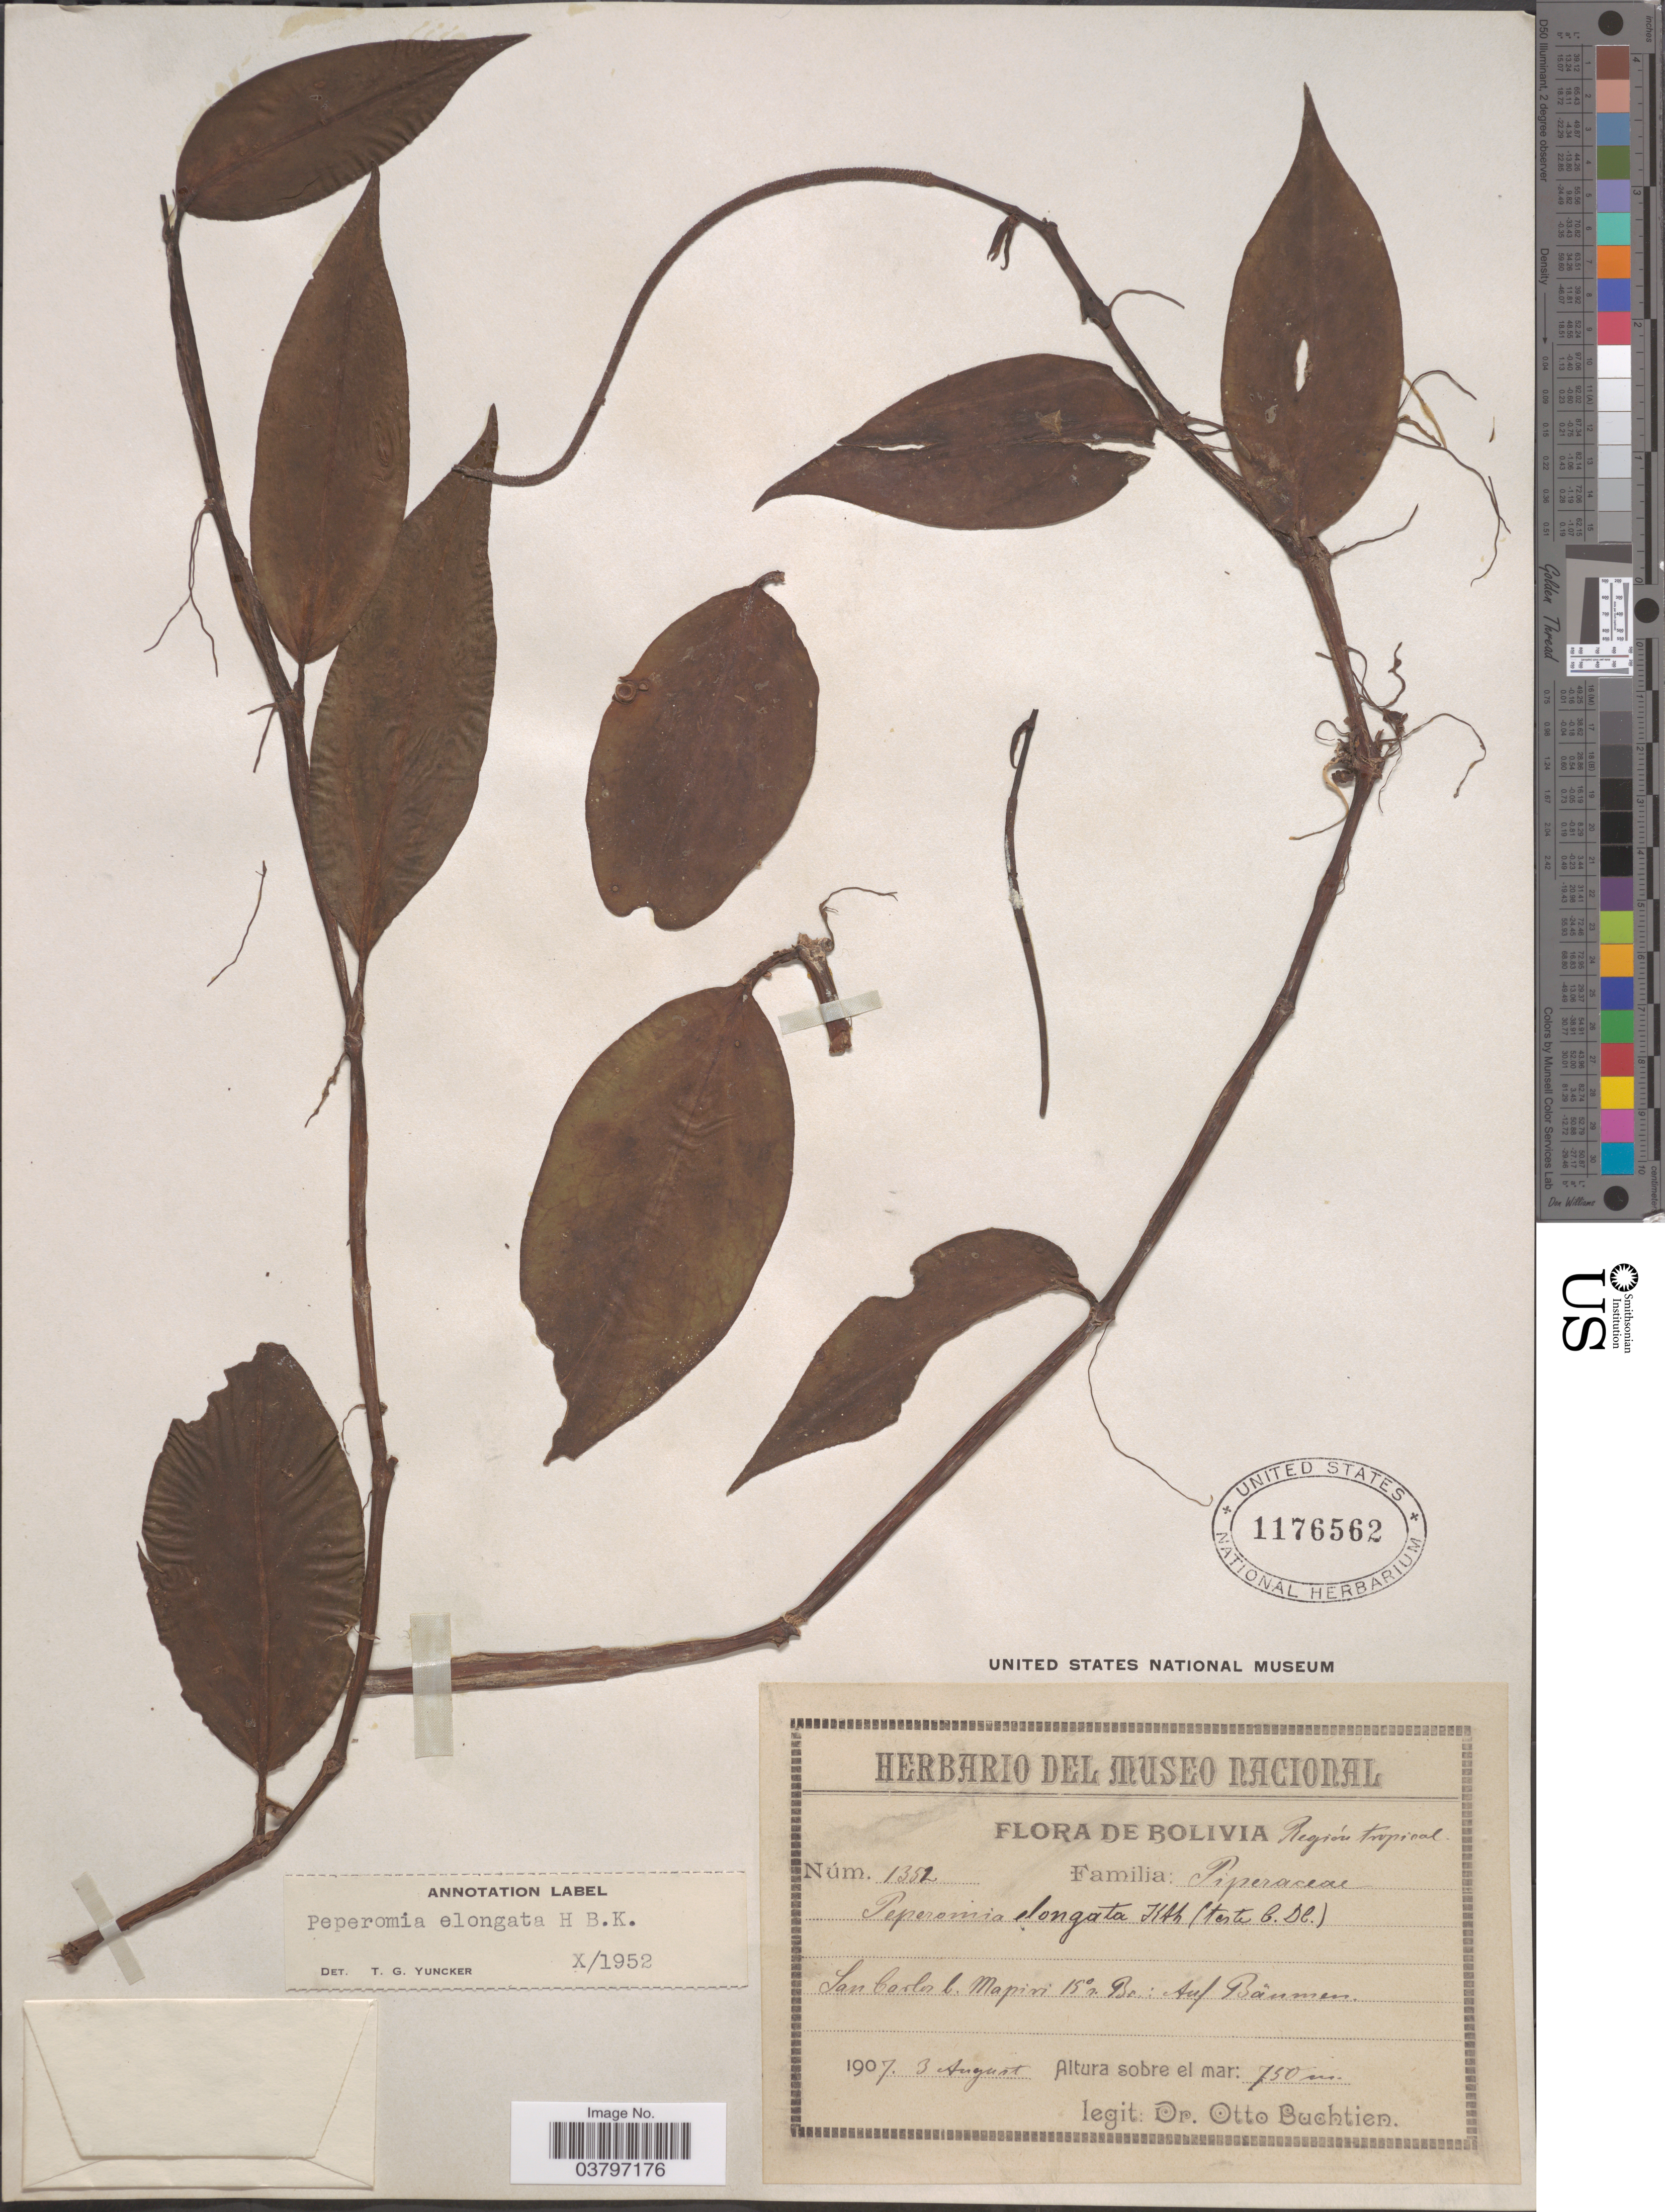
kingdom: Plantae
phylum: Tracheophyta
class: Magnoliopsida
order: Piperales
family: Piperaceae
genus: Peperomia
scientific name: Peperomia elongata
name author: Kunth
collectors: O. Buchtien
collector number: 1352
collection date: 1907-08-03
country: Bolivia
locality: Región Tropical. San Carlos l. Mapiri 15ºn Br.: Auf Bäumen.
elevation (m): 750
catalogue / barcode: US 1176562